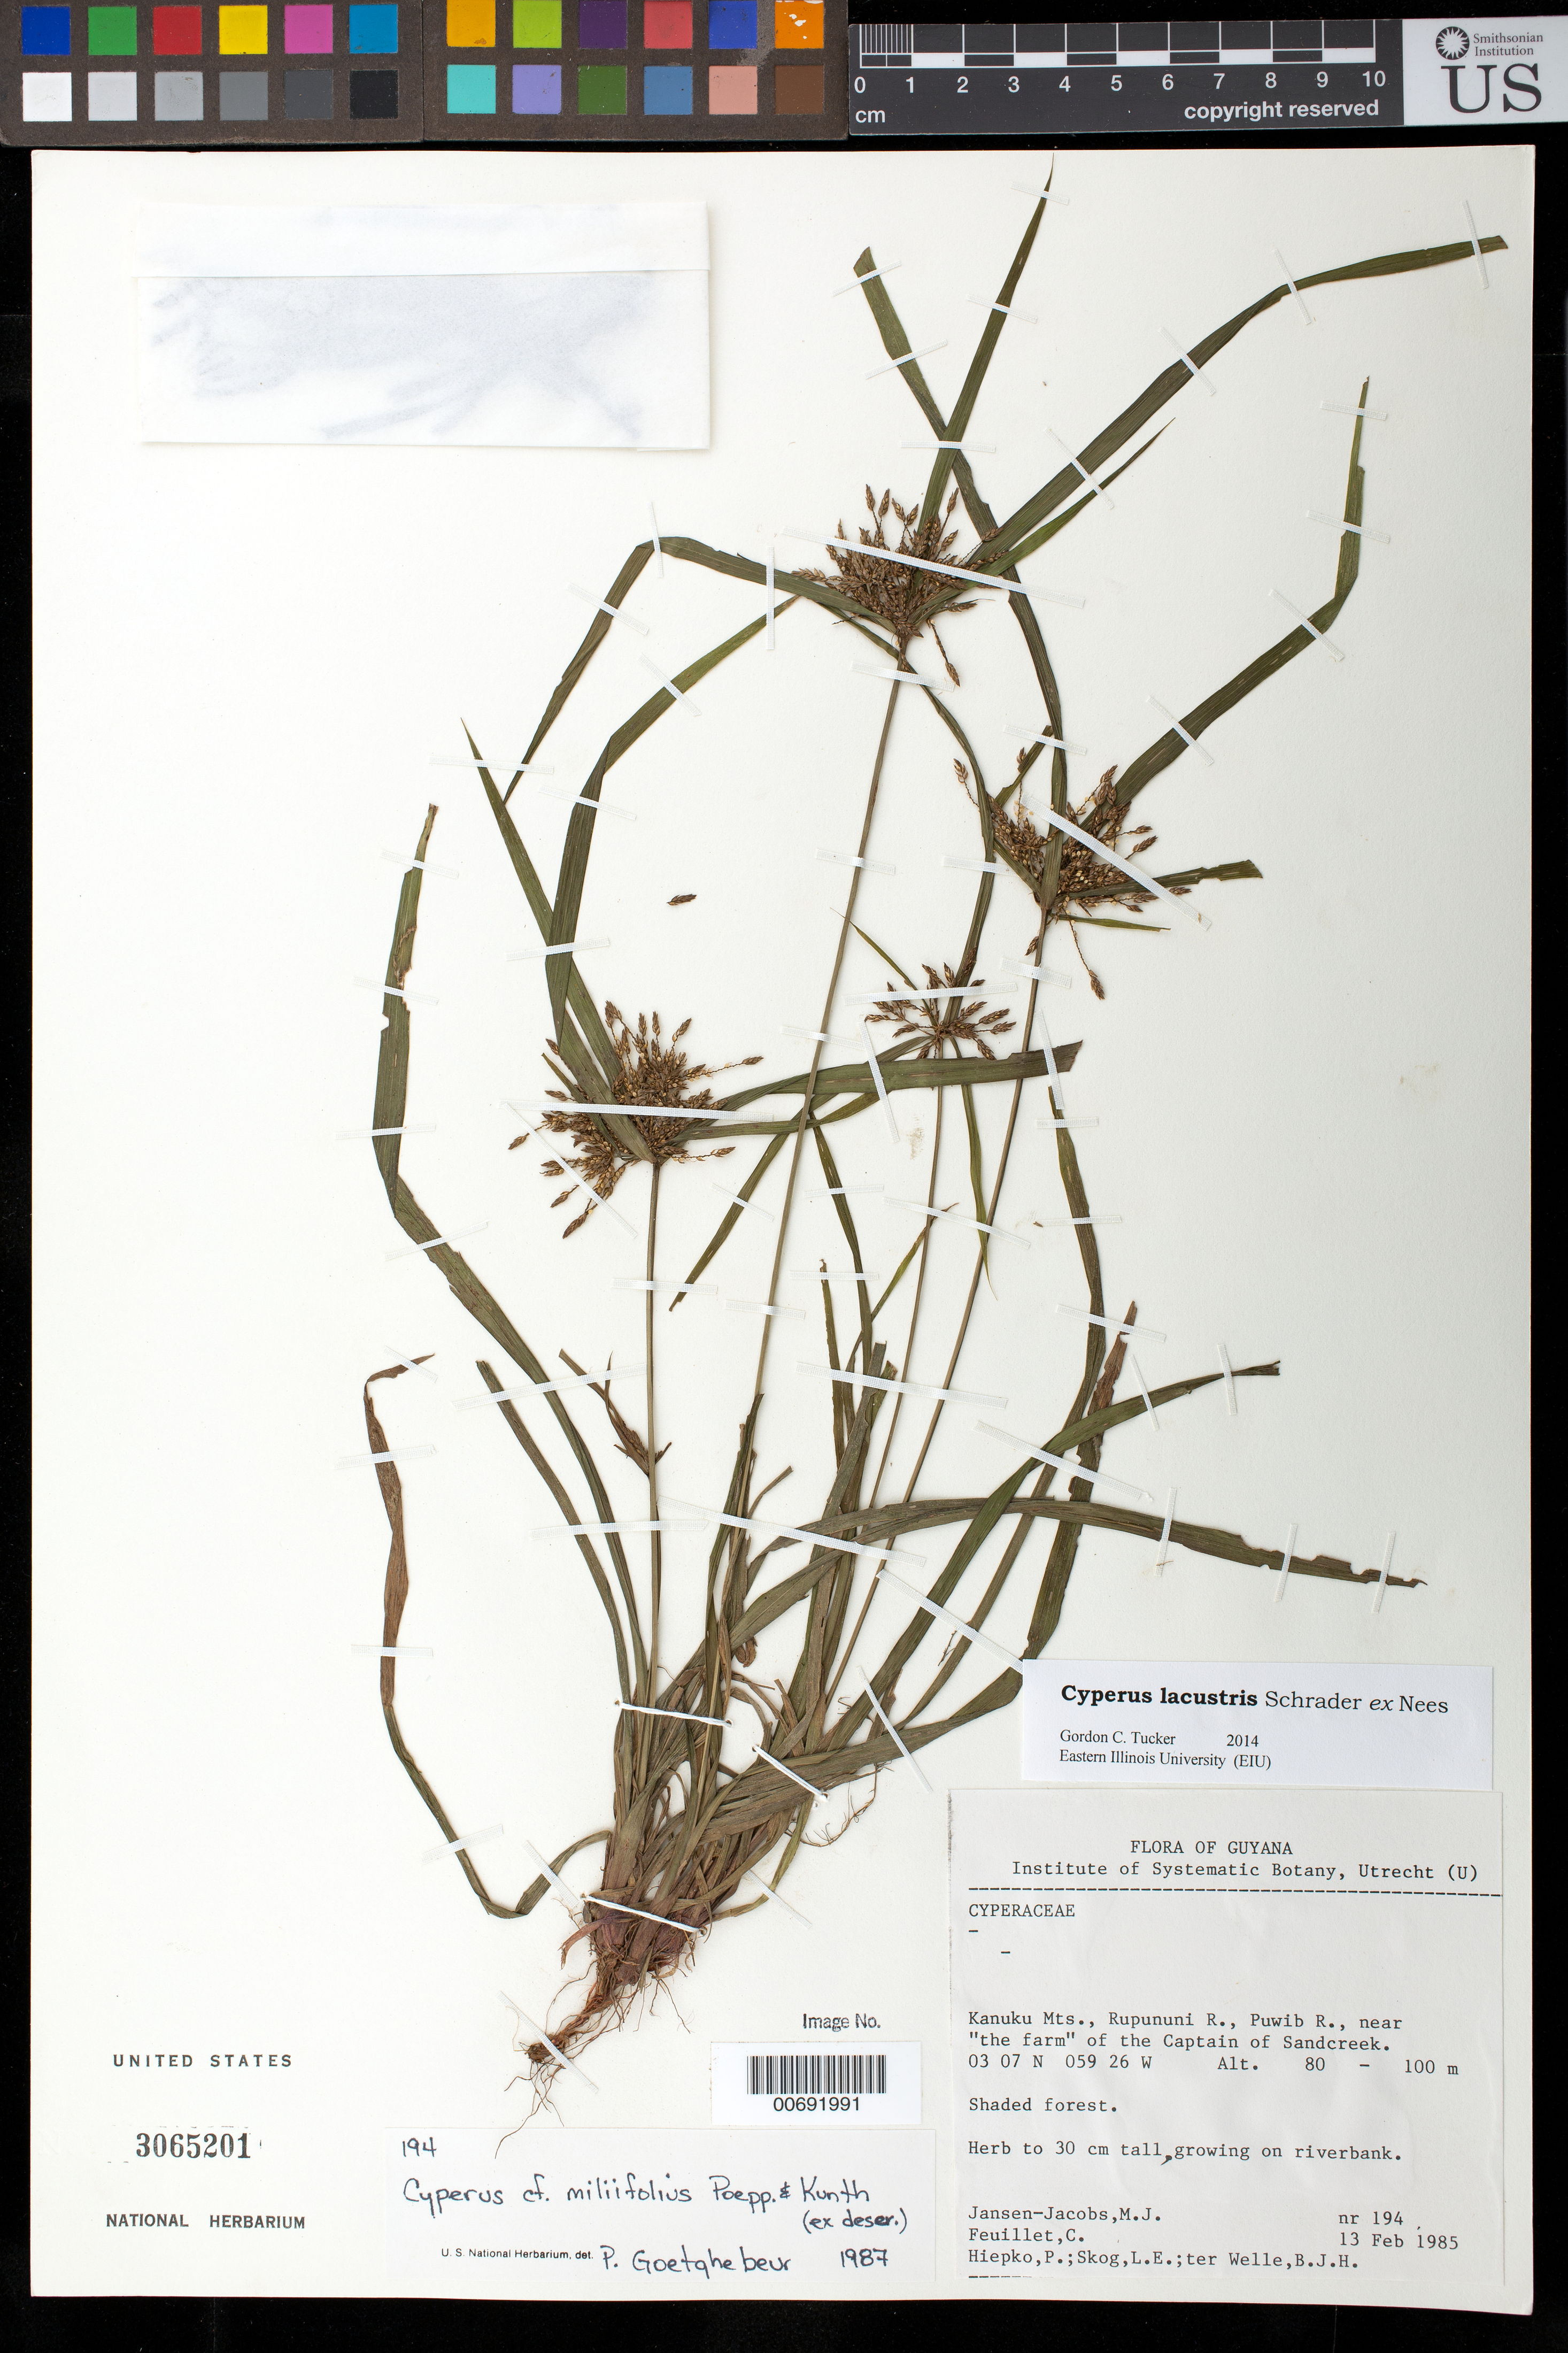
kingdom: Plantae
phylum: Tracheophyta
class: Liliopsida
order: Poales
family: Cyperaceae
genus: Cyperus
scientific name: Cyperus lacustris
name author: Schrad. ex Nees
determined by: Tucker, G. C.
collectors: M. J. Jansen-Jacobs, C. Feuillet, P. H. Hiepko, L. E. Skog & B. Welle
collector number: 194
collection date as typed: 13-Feb-85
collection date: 1985-02-13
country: Guyana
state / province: U. Takutu-U. Essequibo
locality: Kanuku Mts., Rupununi R., Puwib R. near "the farm" of the Captain of Sandcreek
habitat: Shaded forest; growing on riverbank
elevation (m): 80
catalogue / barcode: US 3065201